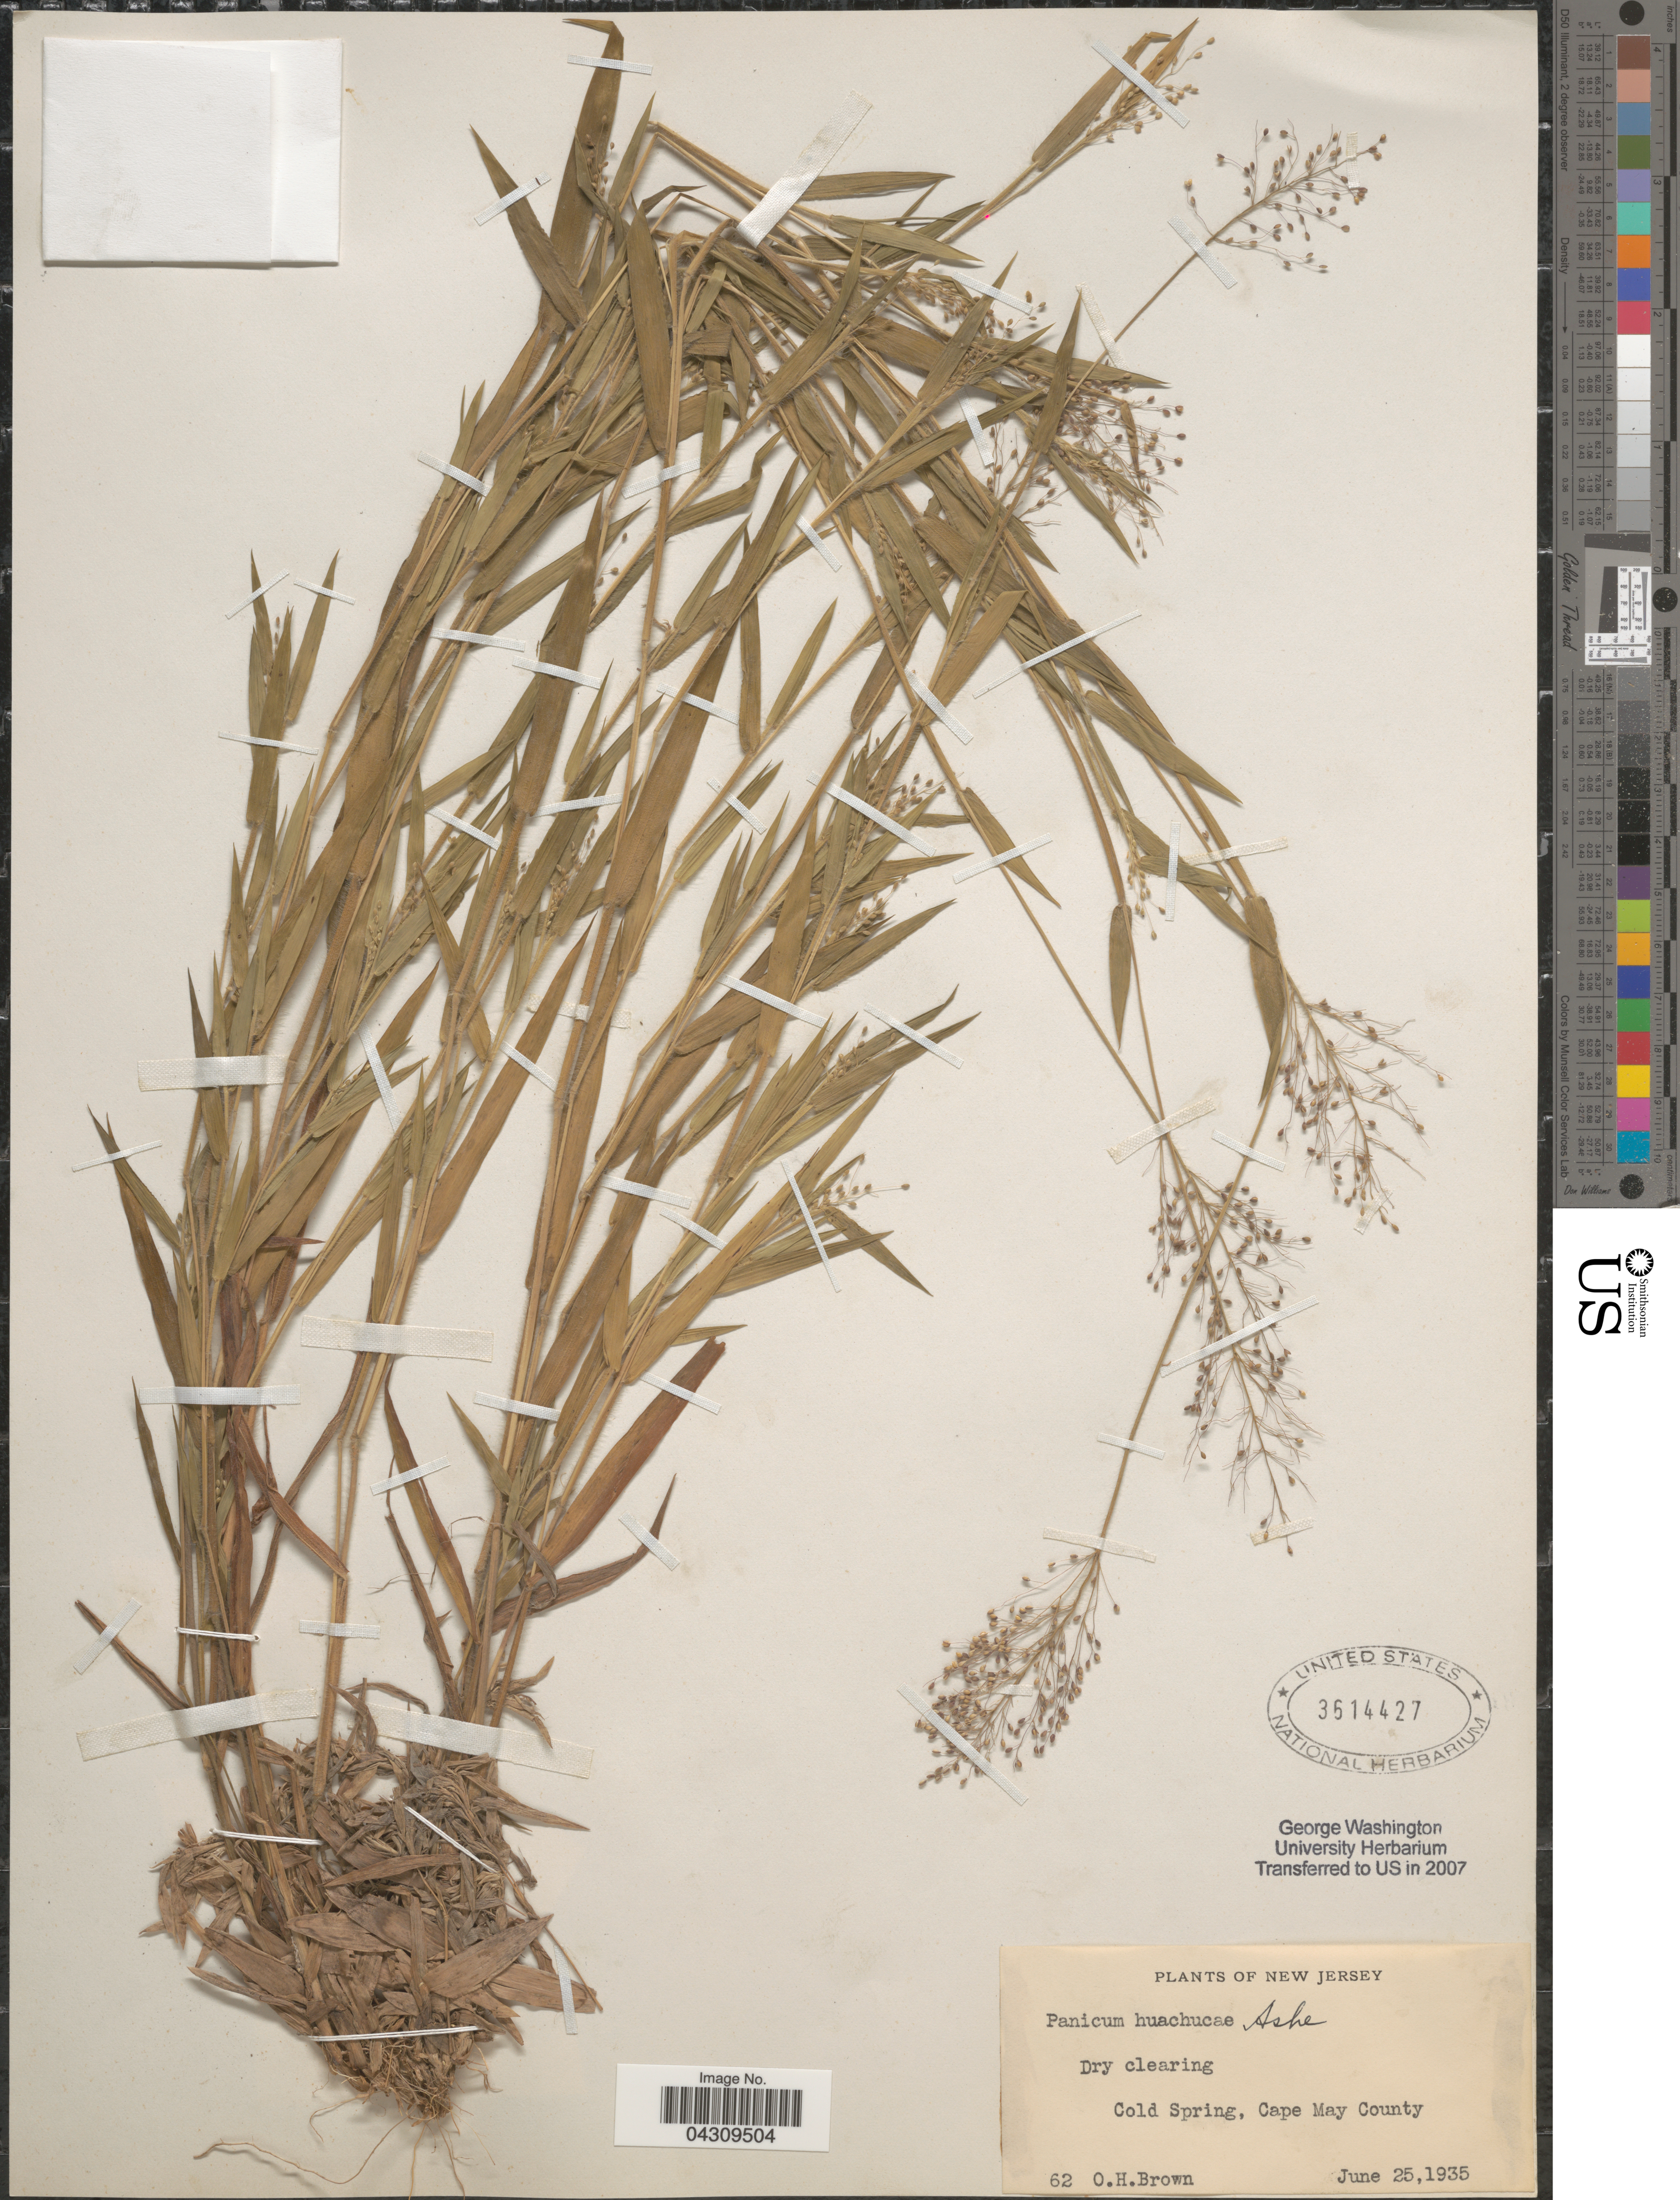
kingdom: Plantae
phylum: Tracheophyta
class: Liliopsida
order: Poales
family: Poaceae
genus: Dichanthelium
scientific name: Dichanthelium acuminatum var. acuminatum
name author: (Sw.) Gould & C.A. Clark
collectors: O. Brown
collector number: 62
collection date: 1935-06-25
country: United States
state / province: New Jersey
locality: Dry clearing. Cold Spring, Cape May County.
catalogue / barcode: US 3614427